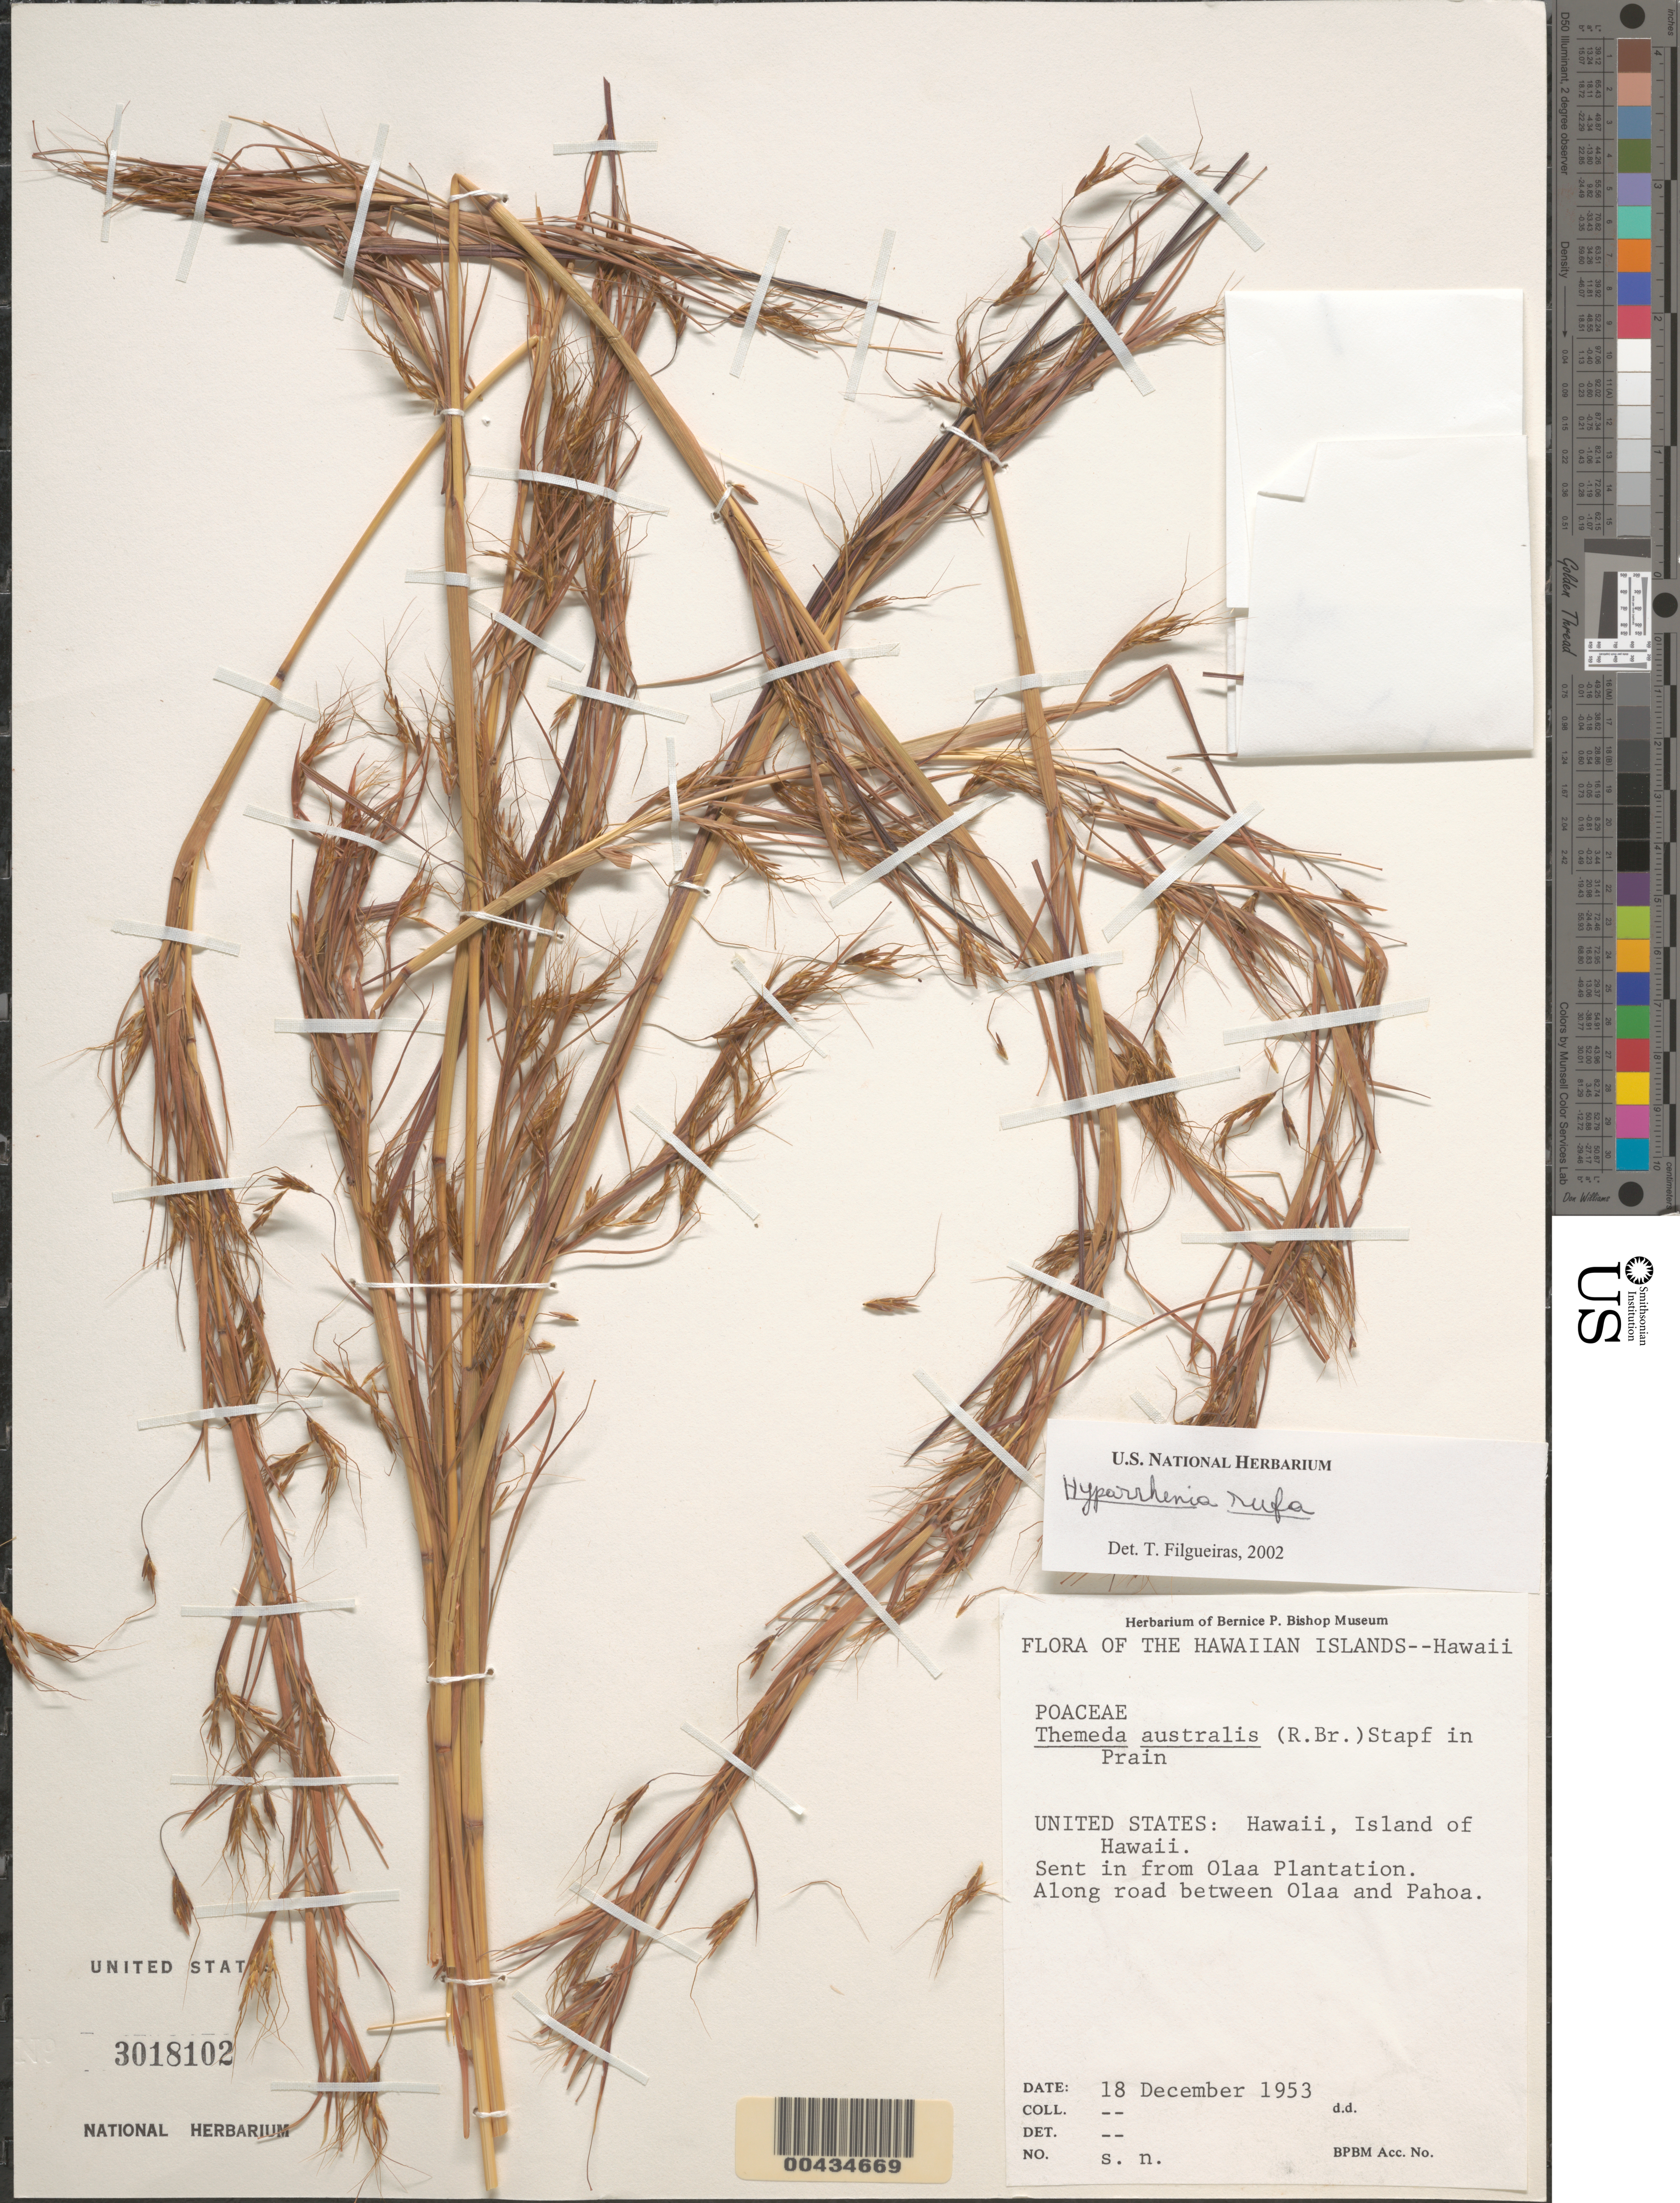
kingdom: Plantae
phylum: Tracheophyta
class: Liliopsida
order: Poales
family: Poaceae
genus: Hyparrhenia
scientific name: Hyparrhenia rufa var. rufa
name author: (Nees) Stapf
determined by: Faccenda, K.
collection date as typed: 18 Dec 1953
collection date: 1953-12-18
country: United States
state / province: Hawaii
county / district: Hawaii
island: Hawaii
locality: Olaa Plantation, along road between Olaa and Pahoa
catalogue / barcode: US 3018102